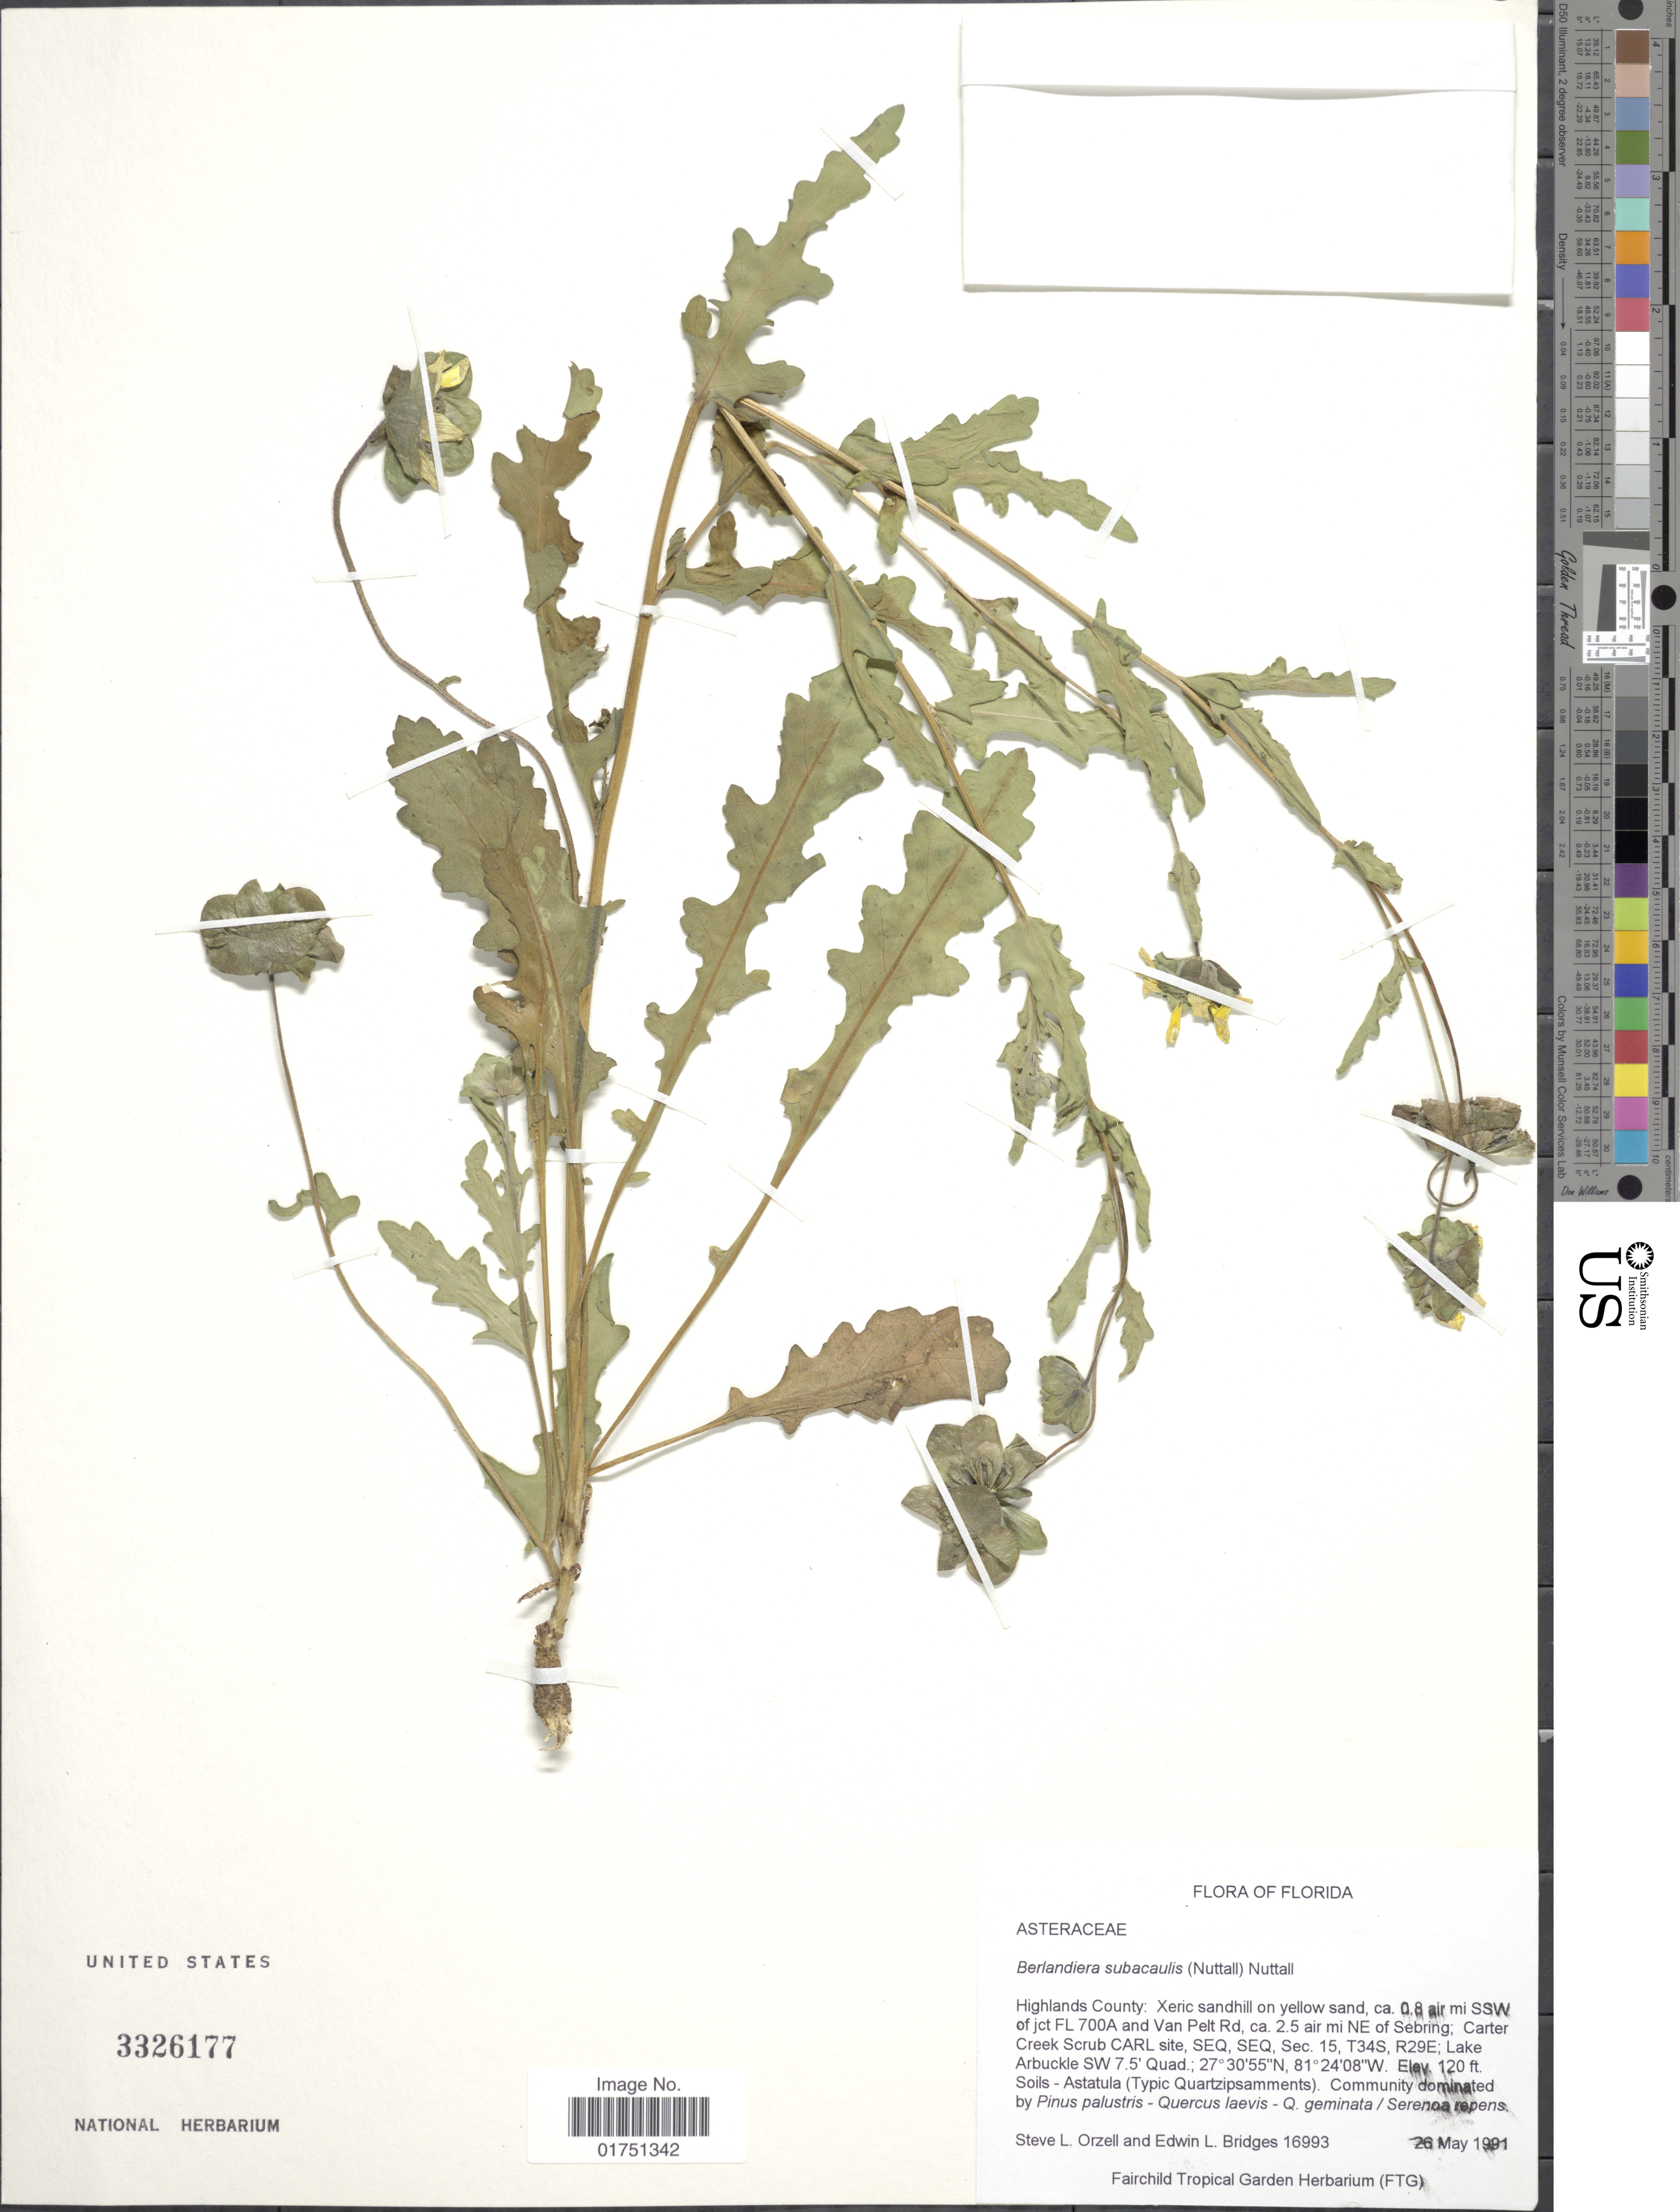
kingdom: Plantae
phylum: Tracheophyta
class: Magnoliopsida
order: Asterales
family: Asteraceae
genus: Berlandiera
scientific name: Berlandiera subacaulis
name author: Nutt.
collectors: S. Orzell & E. Bridges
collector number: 16993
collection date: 1991-05-26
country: United States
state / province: Florida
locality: Highlands County: Xeric sandhill on yellow sand, ca. 0.8 air mi SSW of jct FL 700A and Van Pelt Rd., ca. 2.5 air mi NE of Sebring: Carter Creek Scrub Carl site, SEQ, SEQ, Sec. 15, T34S, R29E; Lake Arbuckle SW 7.5' Quad.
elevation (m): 37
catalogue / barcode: US 3326177